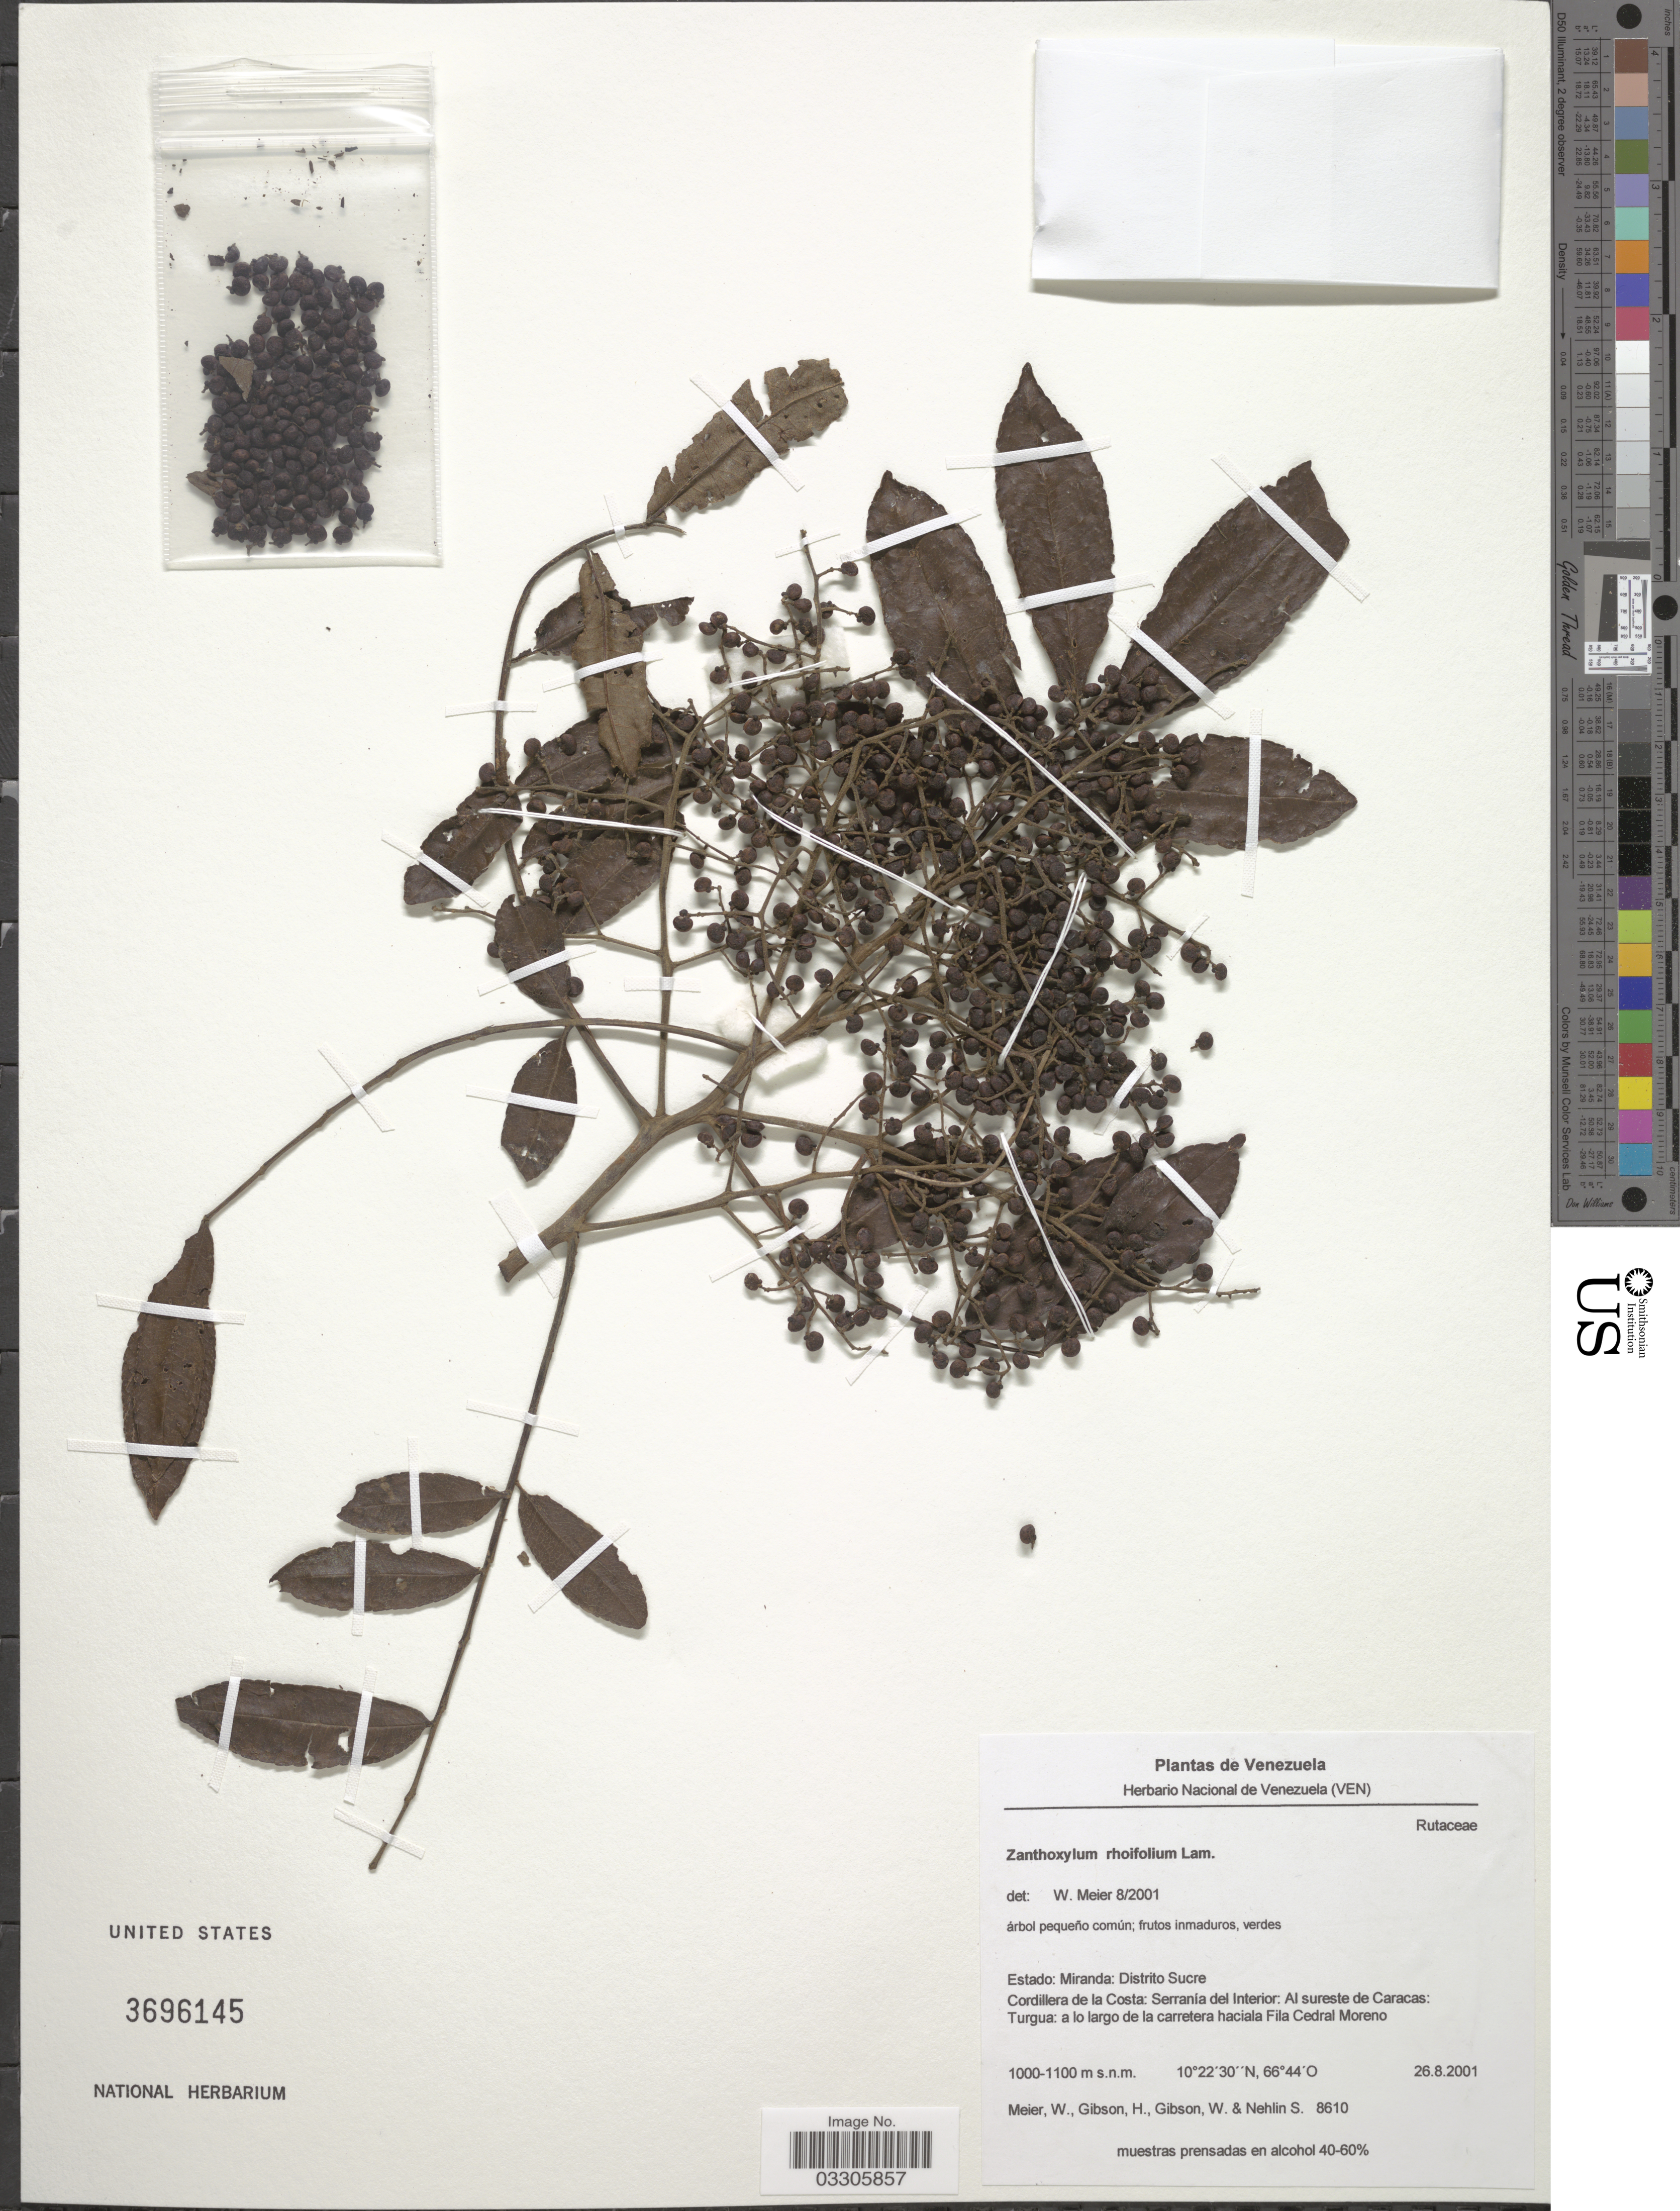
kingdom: Plantae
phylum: Tracheophyta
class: Magnoliopsida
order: Sapindales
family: Rutaceae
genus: Zanthoxylum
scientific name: Zanthoxylum rhoifolium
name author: Lam.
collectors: W. Meier, H. Gibson, W. Gibson & S. Nehlin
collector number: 8610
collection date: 2001-08-26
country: Venezuela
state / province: Miranda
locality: Distrito Sucre. Cordillera de la Costa: Serranía del Interior. Al sureste de Caracas: Turgua: a lo largo de la carretera haciala Fila Cedral Moreno.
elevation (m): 1000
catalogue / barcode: US 3696145